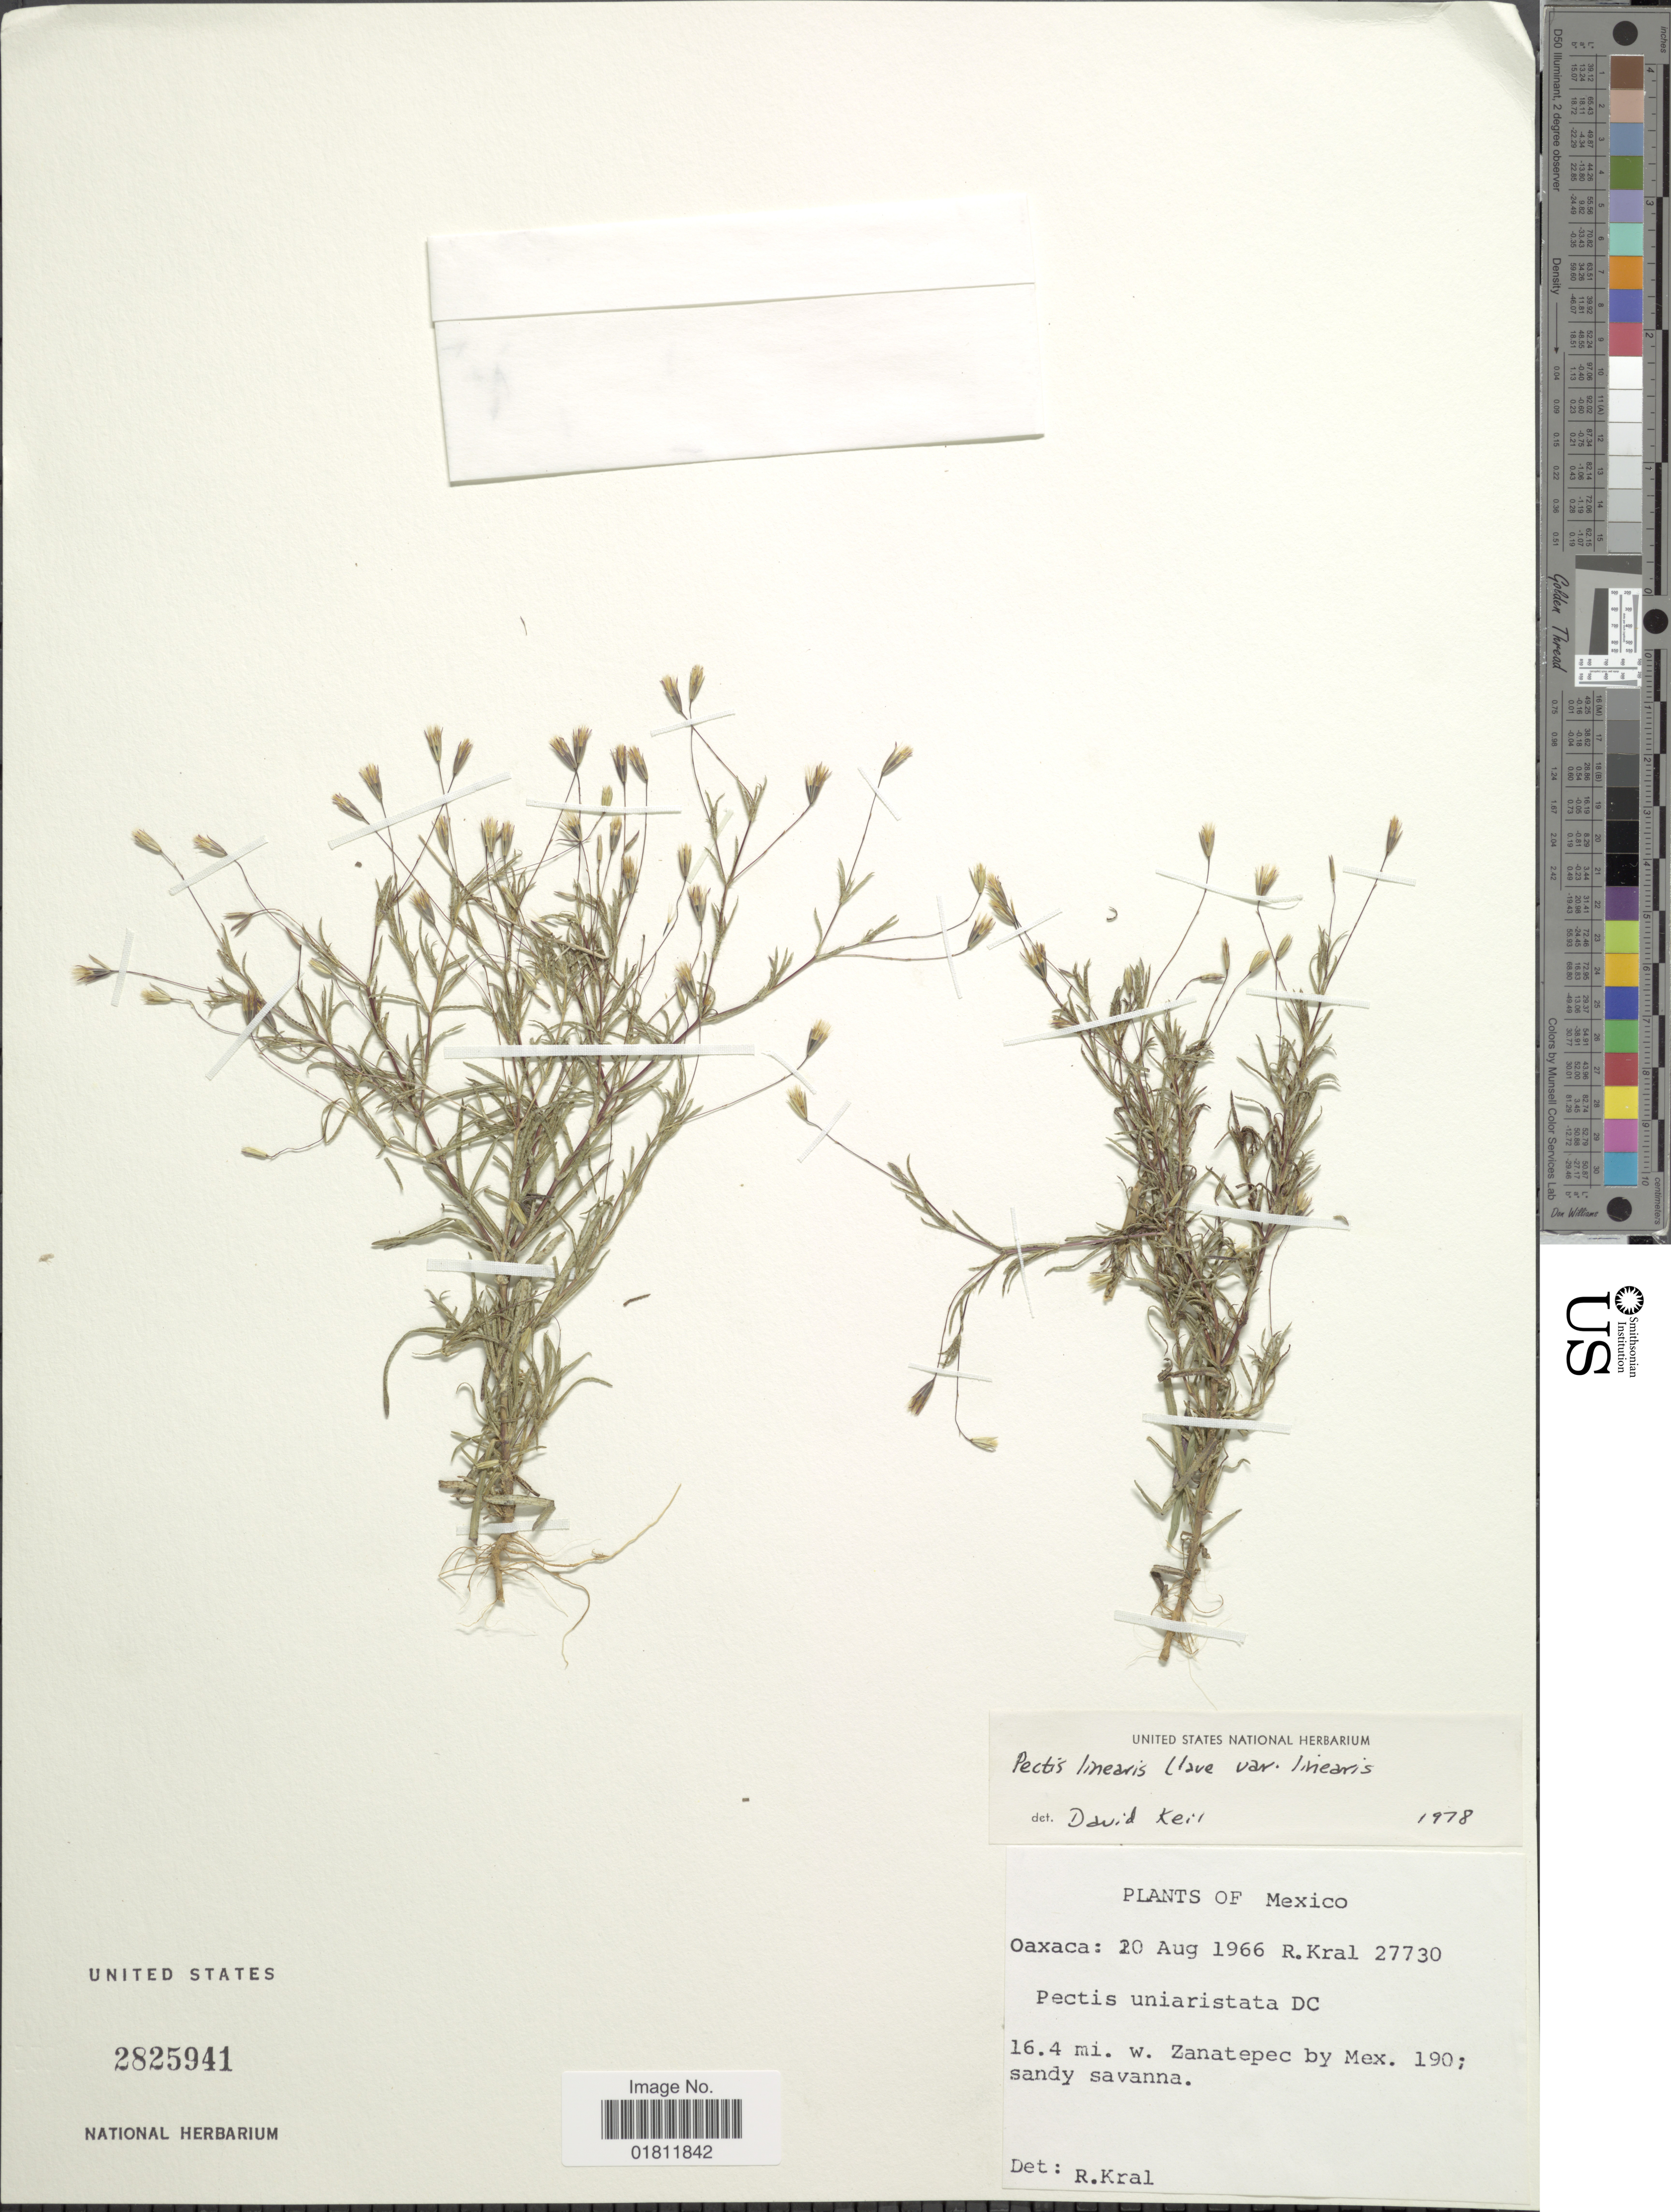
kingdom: Plantae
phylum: Tracheophyta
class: Magnoliopsida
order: Asterales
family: Asteraceae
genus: Pectis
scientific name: Pectis linearis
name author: La Llave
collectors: R. Kral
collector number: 27730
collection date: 1966-08-20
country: Mexico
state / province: México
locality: Mexico. Oaxaca: 16.4 mi. W. Zanatepec by Mex. 190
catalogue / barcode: US 2825941